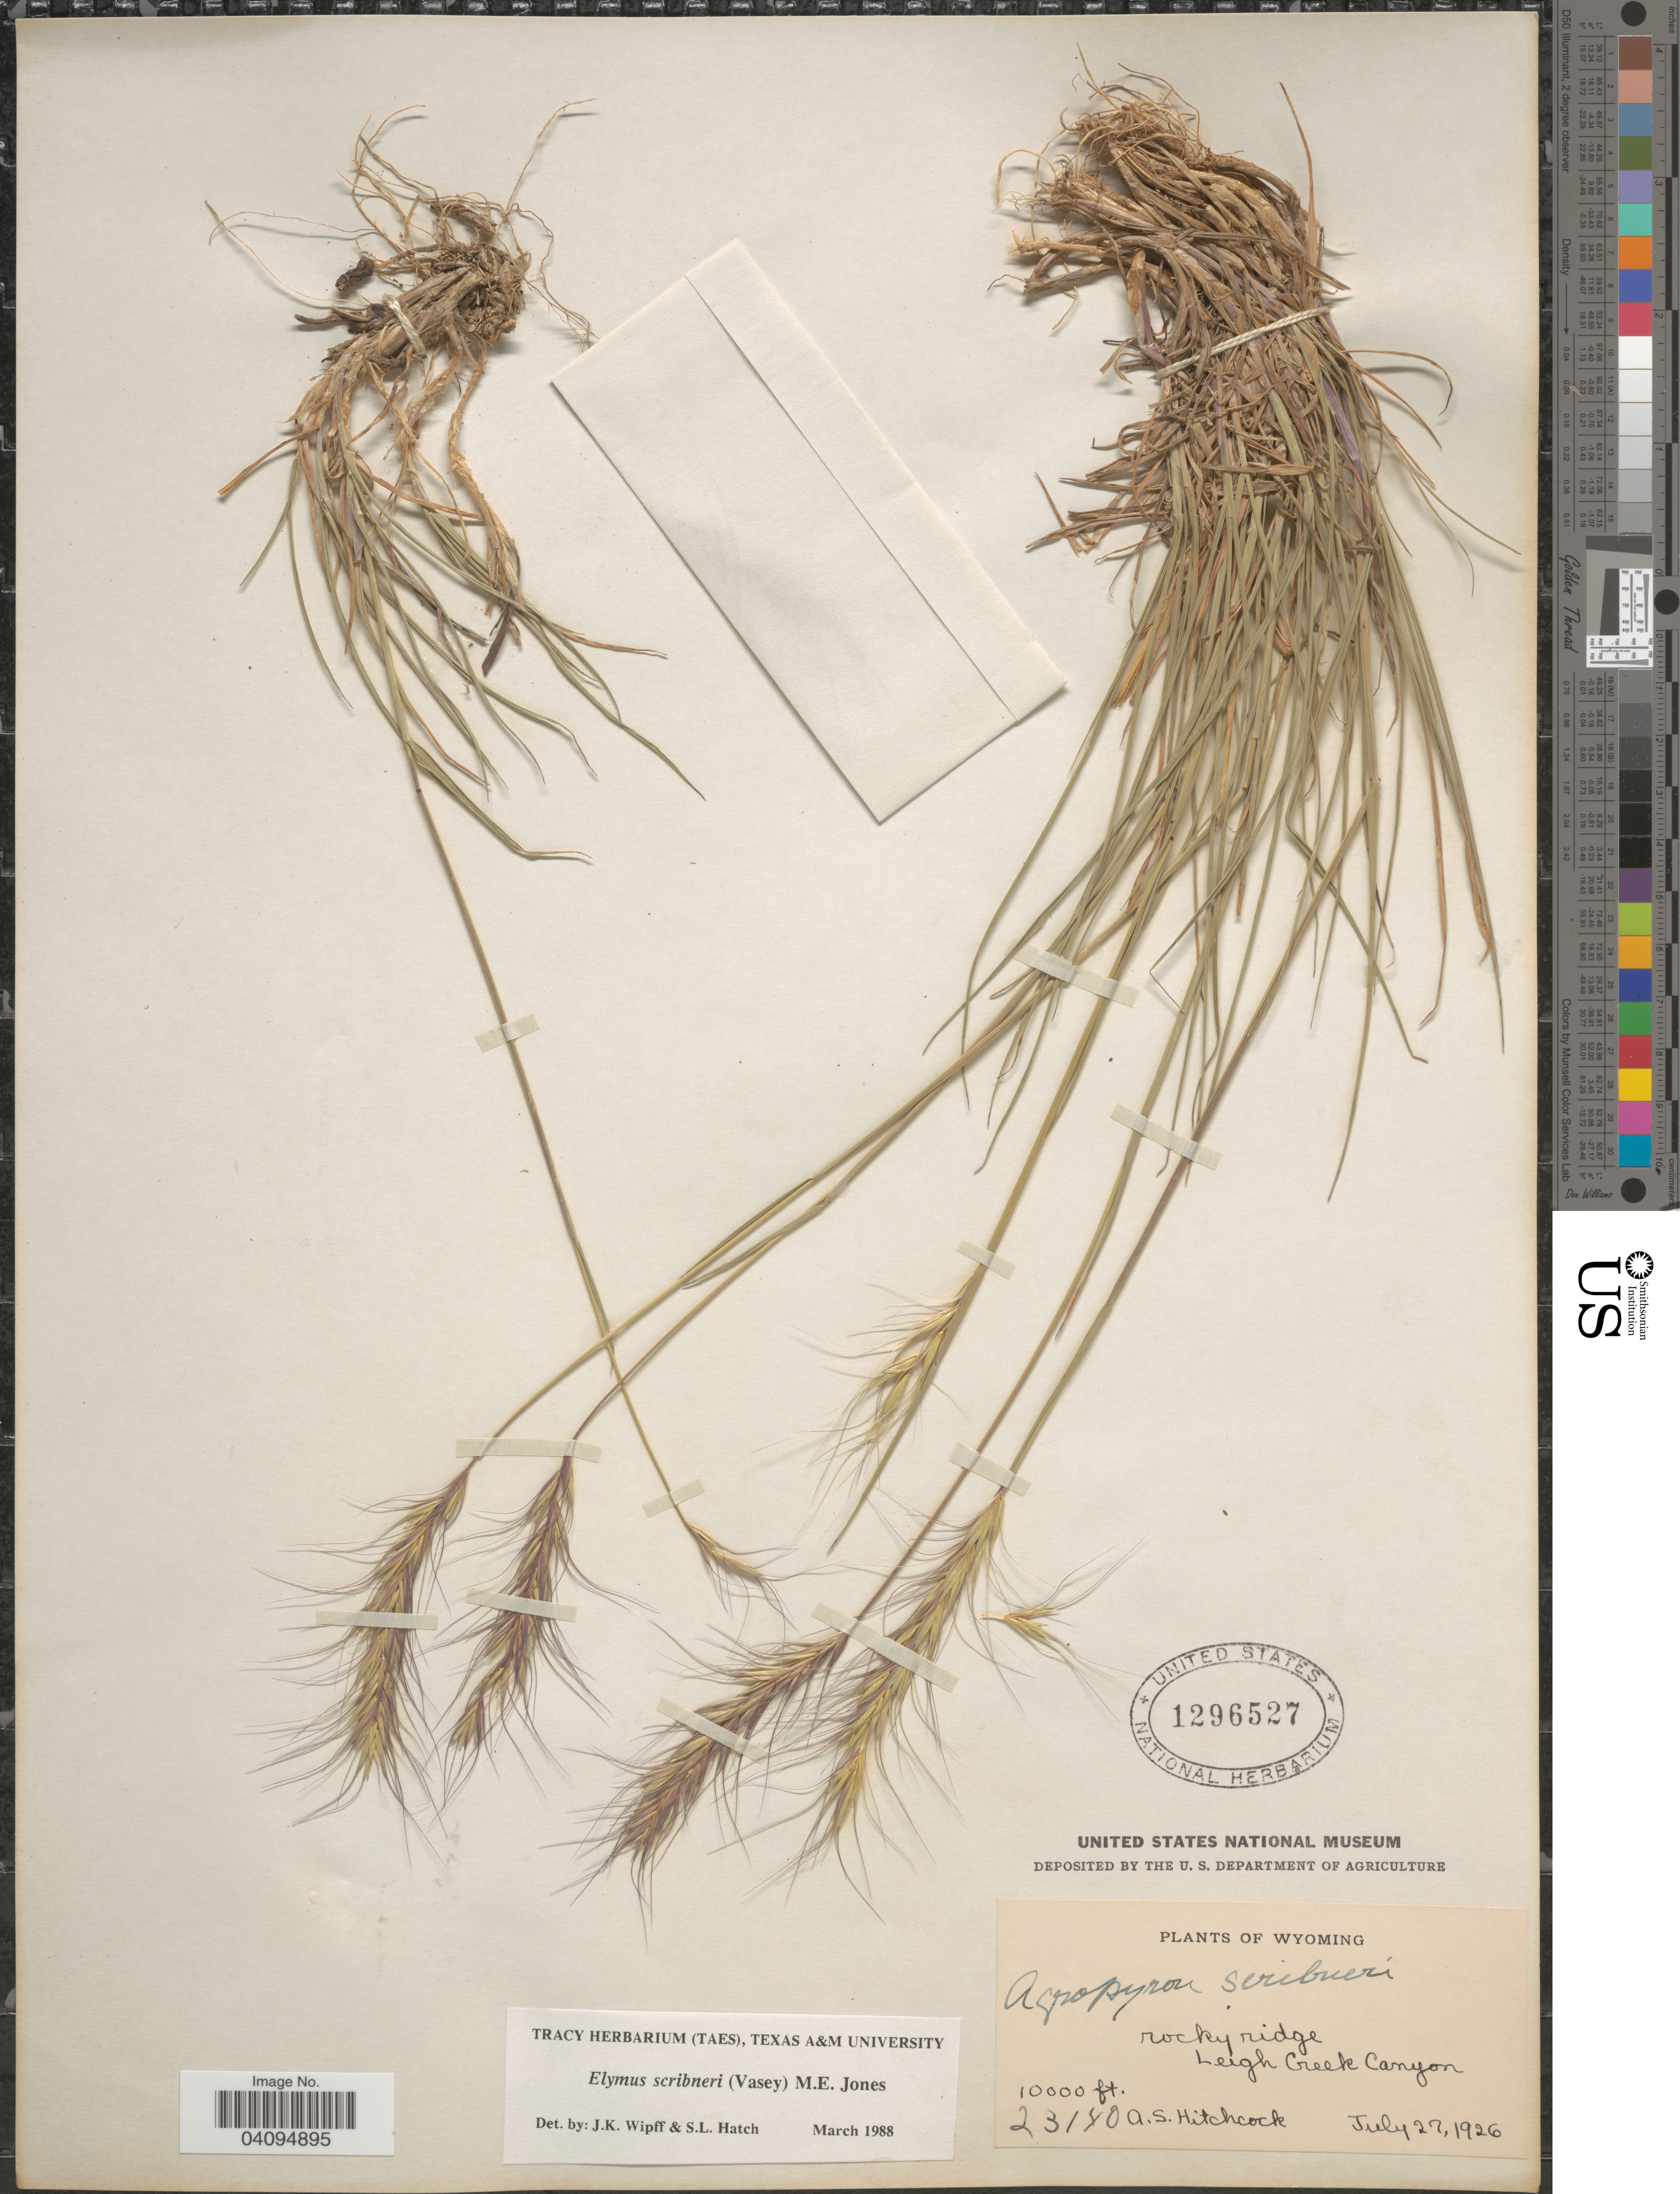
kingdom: Plantae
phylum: Tracheophyta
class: Liliopsida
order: Poales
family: Poaceae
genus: Elymus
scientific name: Elymus scribneri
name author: (Vasey) M.E. Jones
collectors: A. S. Hitchcock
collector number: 23140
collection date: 1926-07-27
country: United States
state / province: Wyoming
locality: Leigh Creek Canyon.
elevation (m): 3048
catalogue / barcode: US 1296527